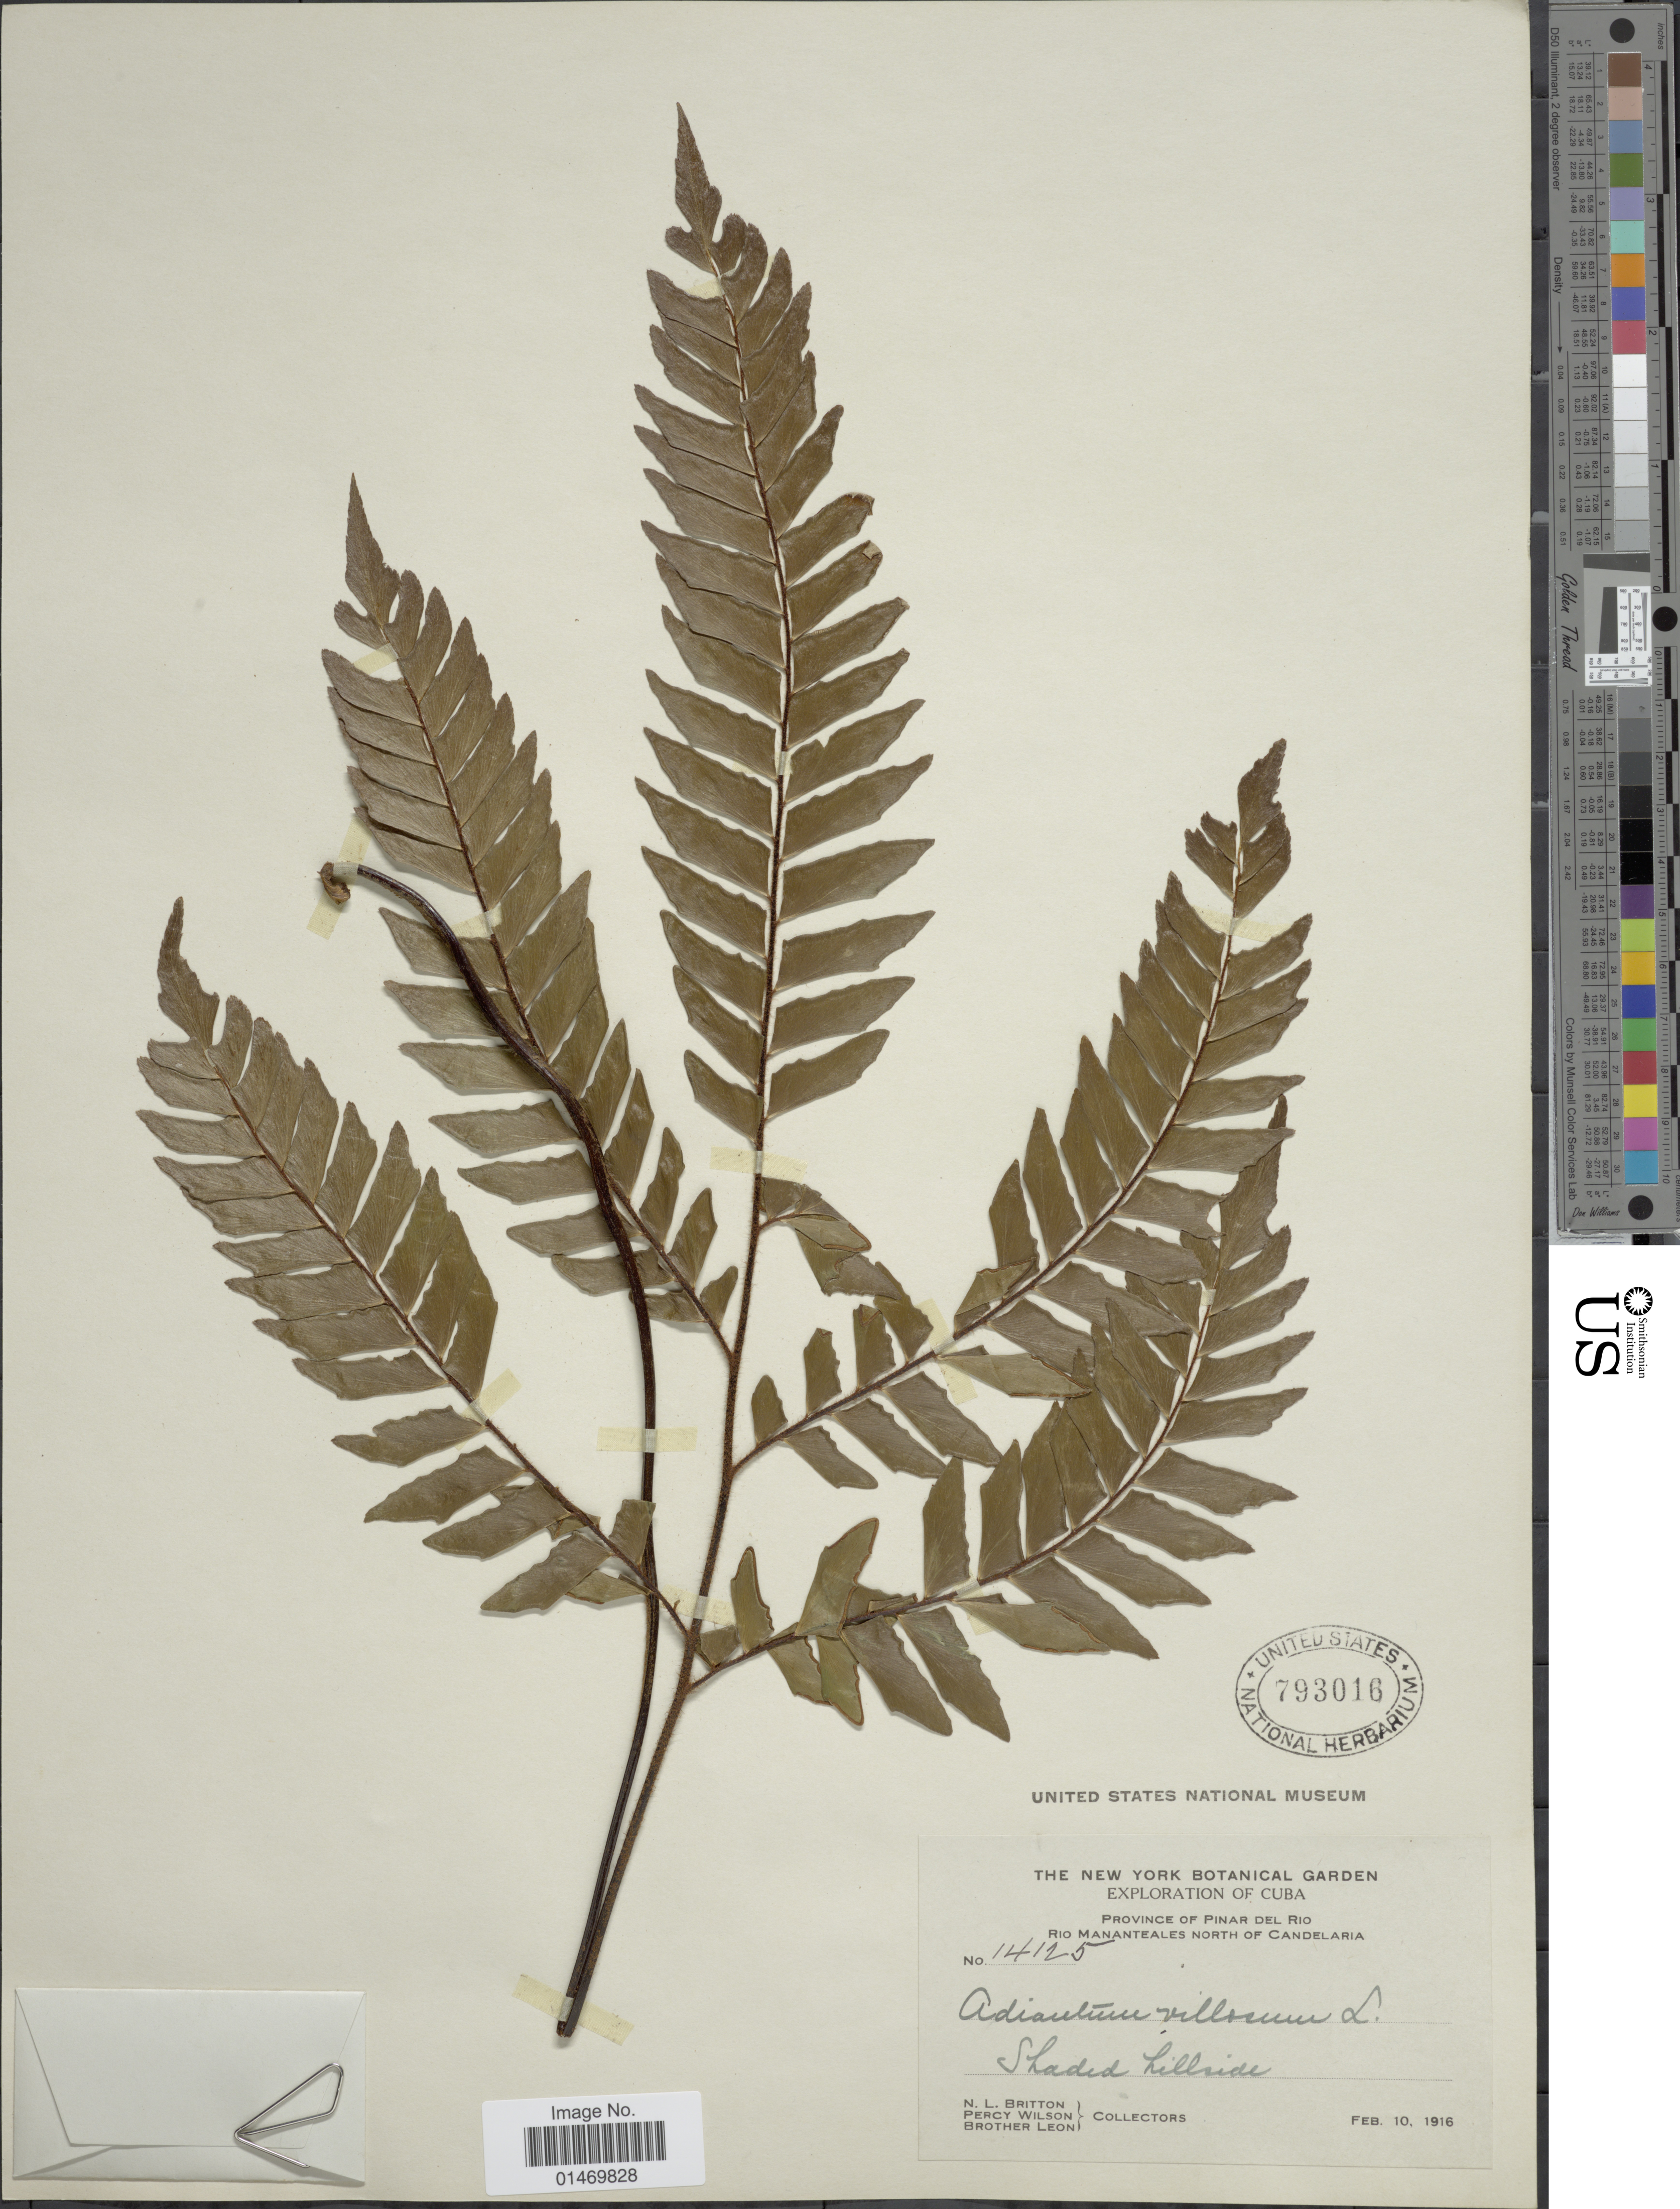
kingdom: Plantae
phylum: Tracheophyta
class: Polypodiopsida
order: Polypodiales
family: Pteridaceae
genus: Adiantum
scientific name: Adiantum villosum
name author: L.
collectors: N. Britton, P. Wilson & Bro. León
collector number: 14125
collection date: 1916-02-10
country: Cuba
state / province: Pinar del Río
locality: Cuba, Rio Mananteales North of Candelaria.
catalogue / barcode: US 793016